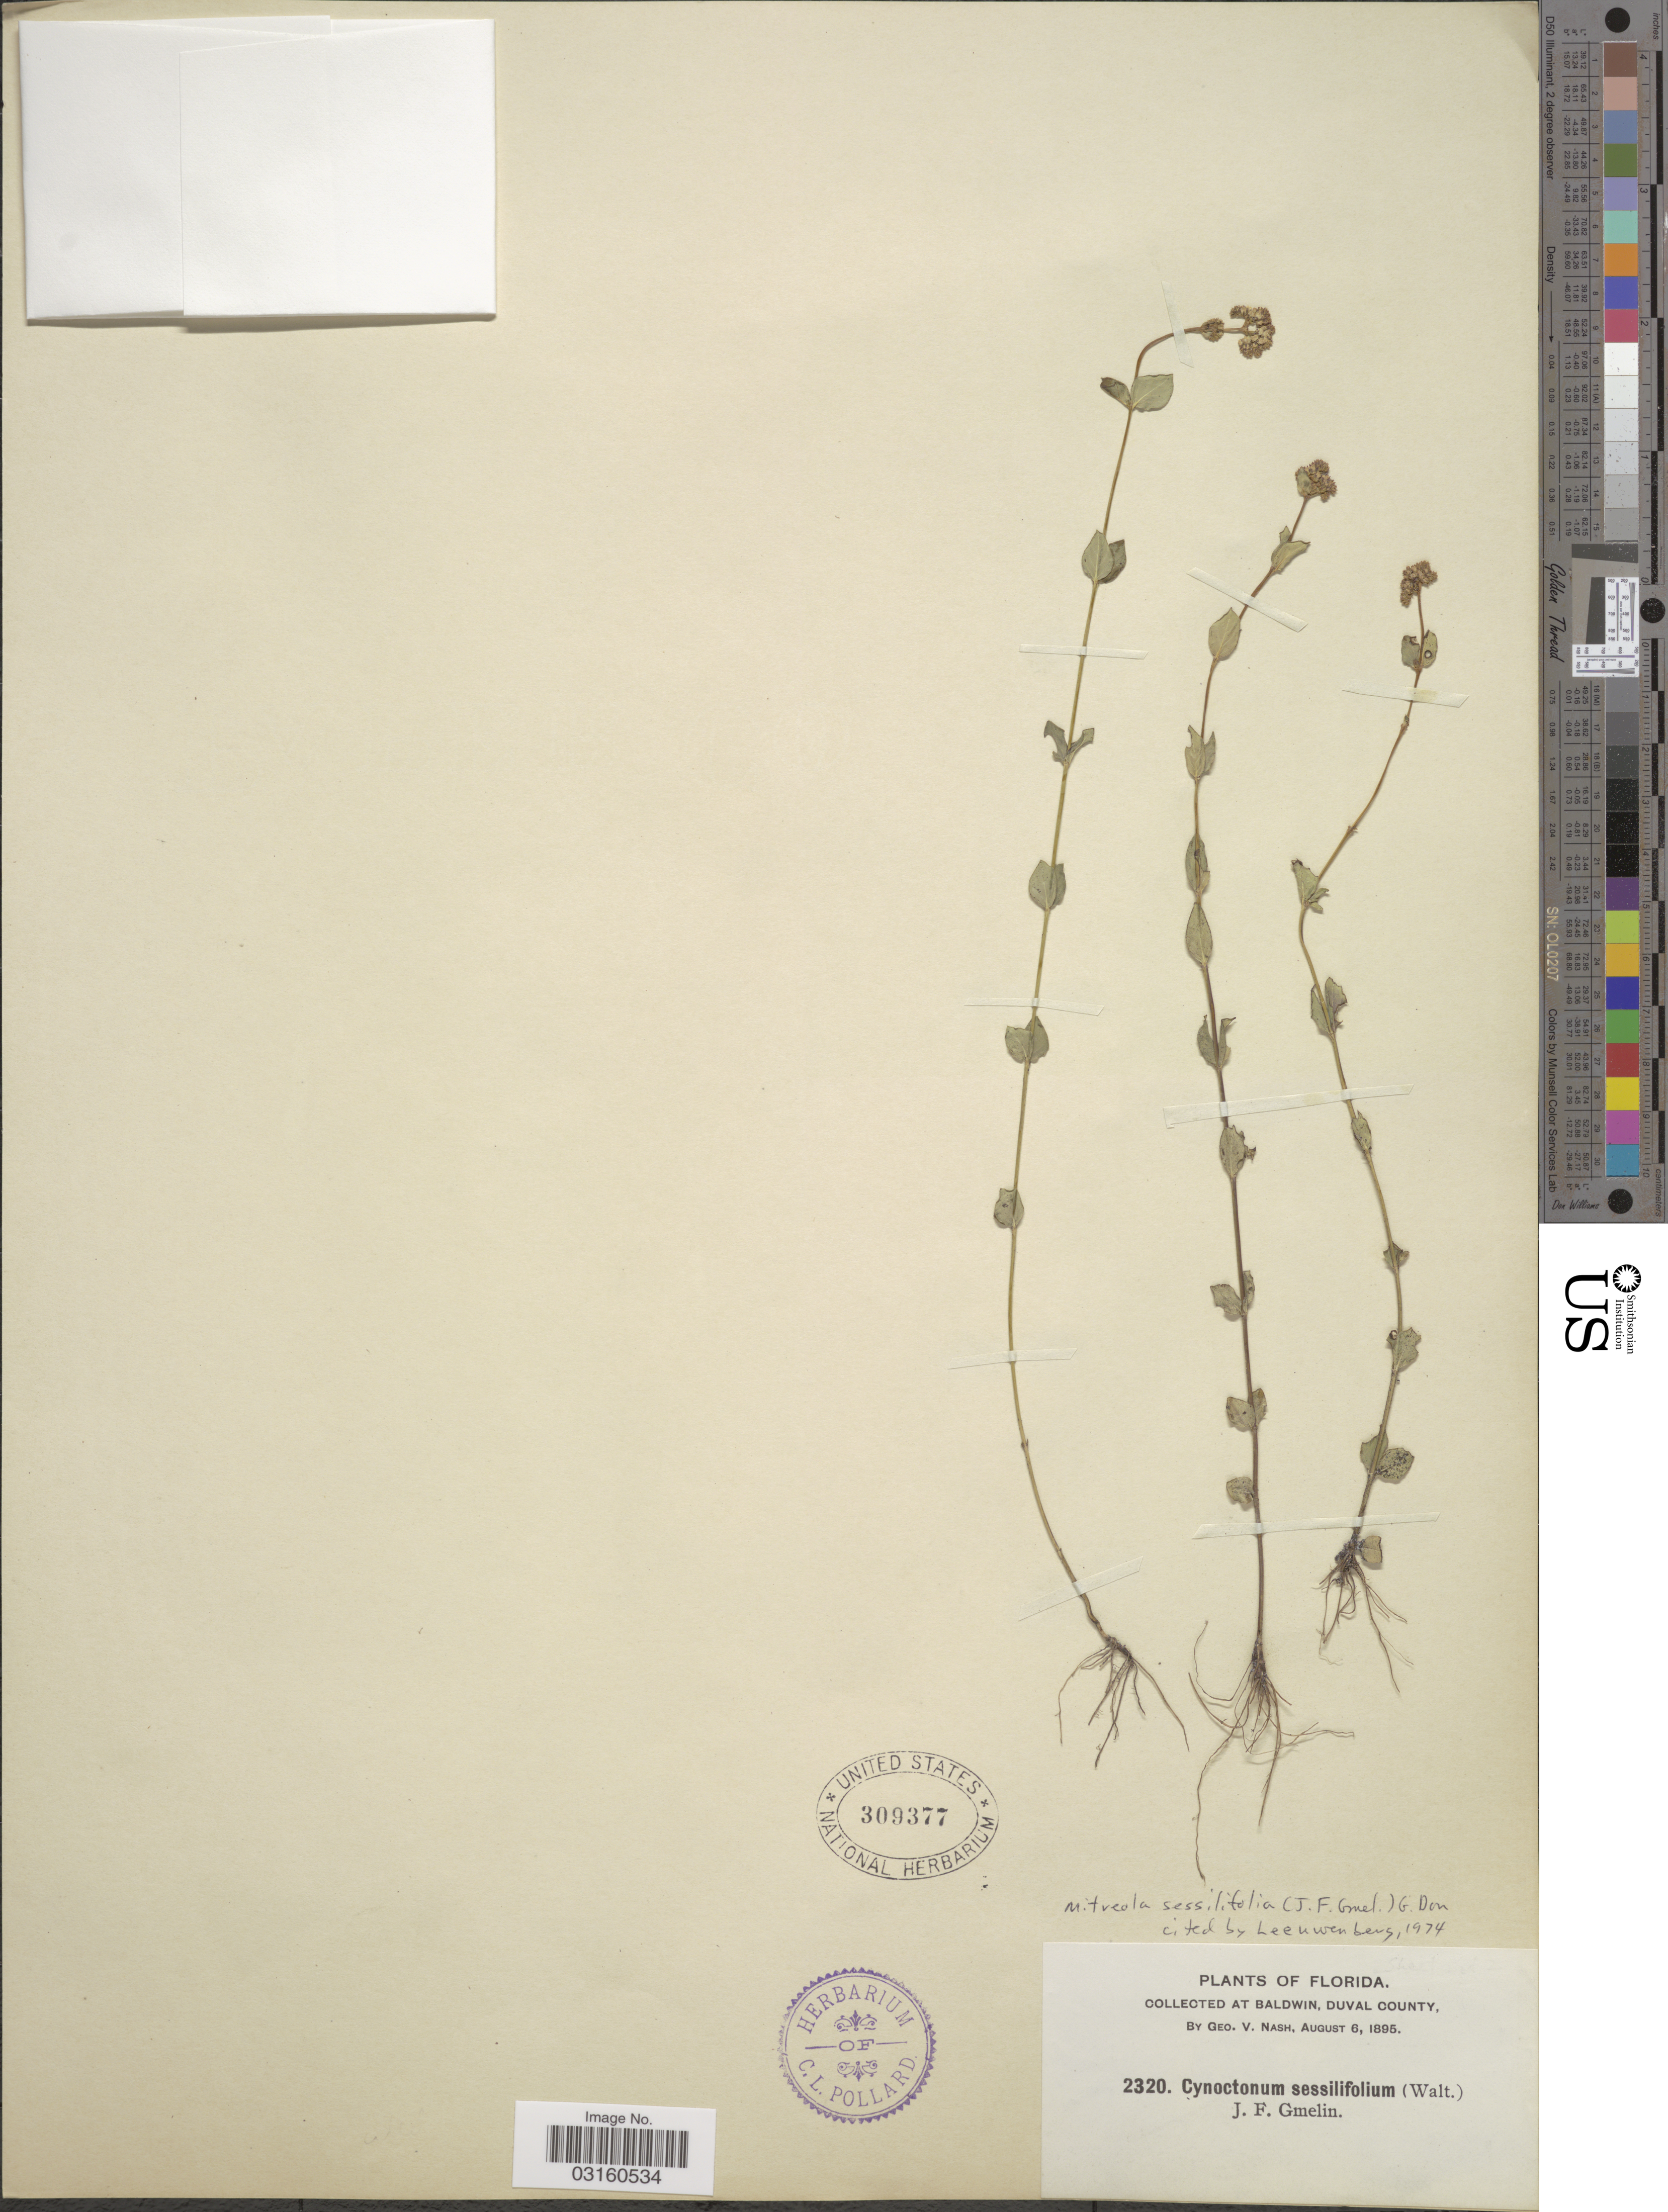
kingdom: Plantae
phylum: Tracheophyta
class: Magnoliopsida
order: Gentianales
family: Loganiaceae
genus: Mitreola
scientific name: Mitreola sessilifolia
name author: (J.F. Gmel.) G. Don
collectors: G. V. Nash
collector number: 2320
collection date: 1895-08-06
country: United States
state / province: Florida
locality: At Baldwin, Duval County.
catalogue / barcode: US 309377